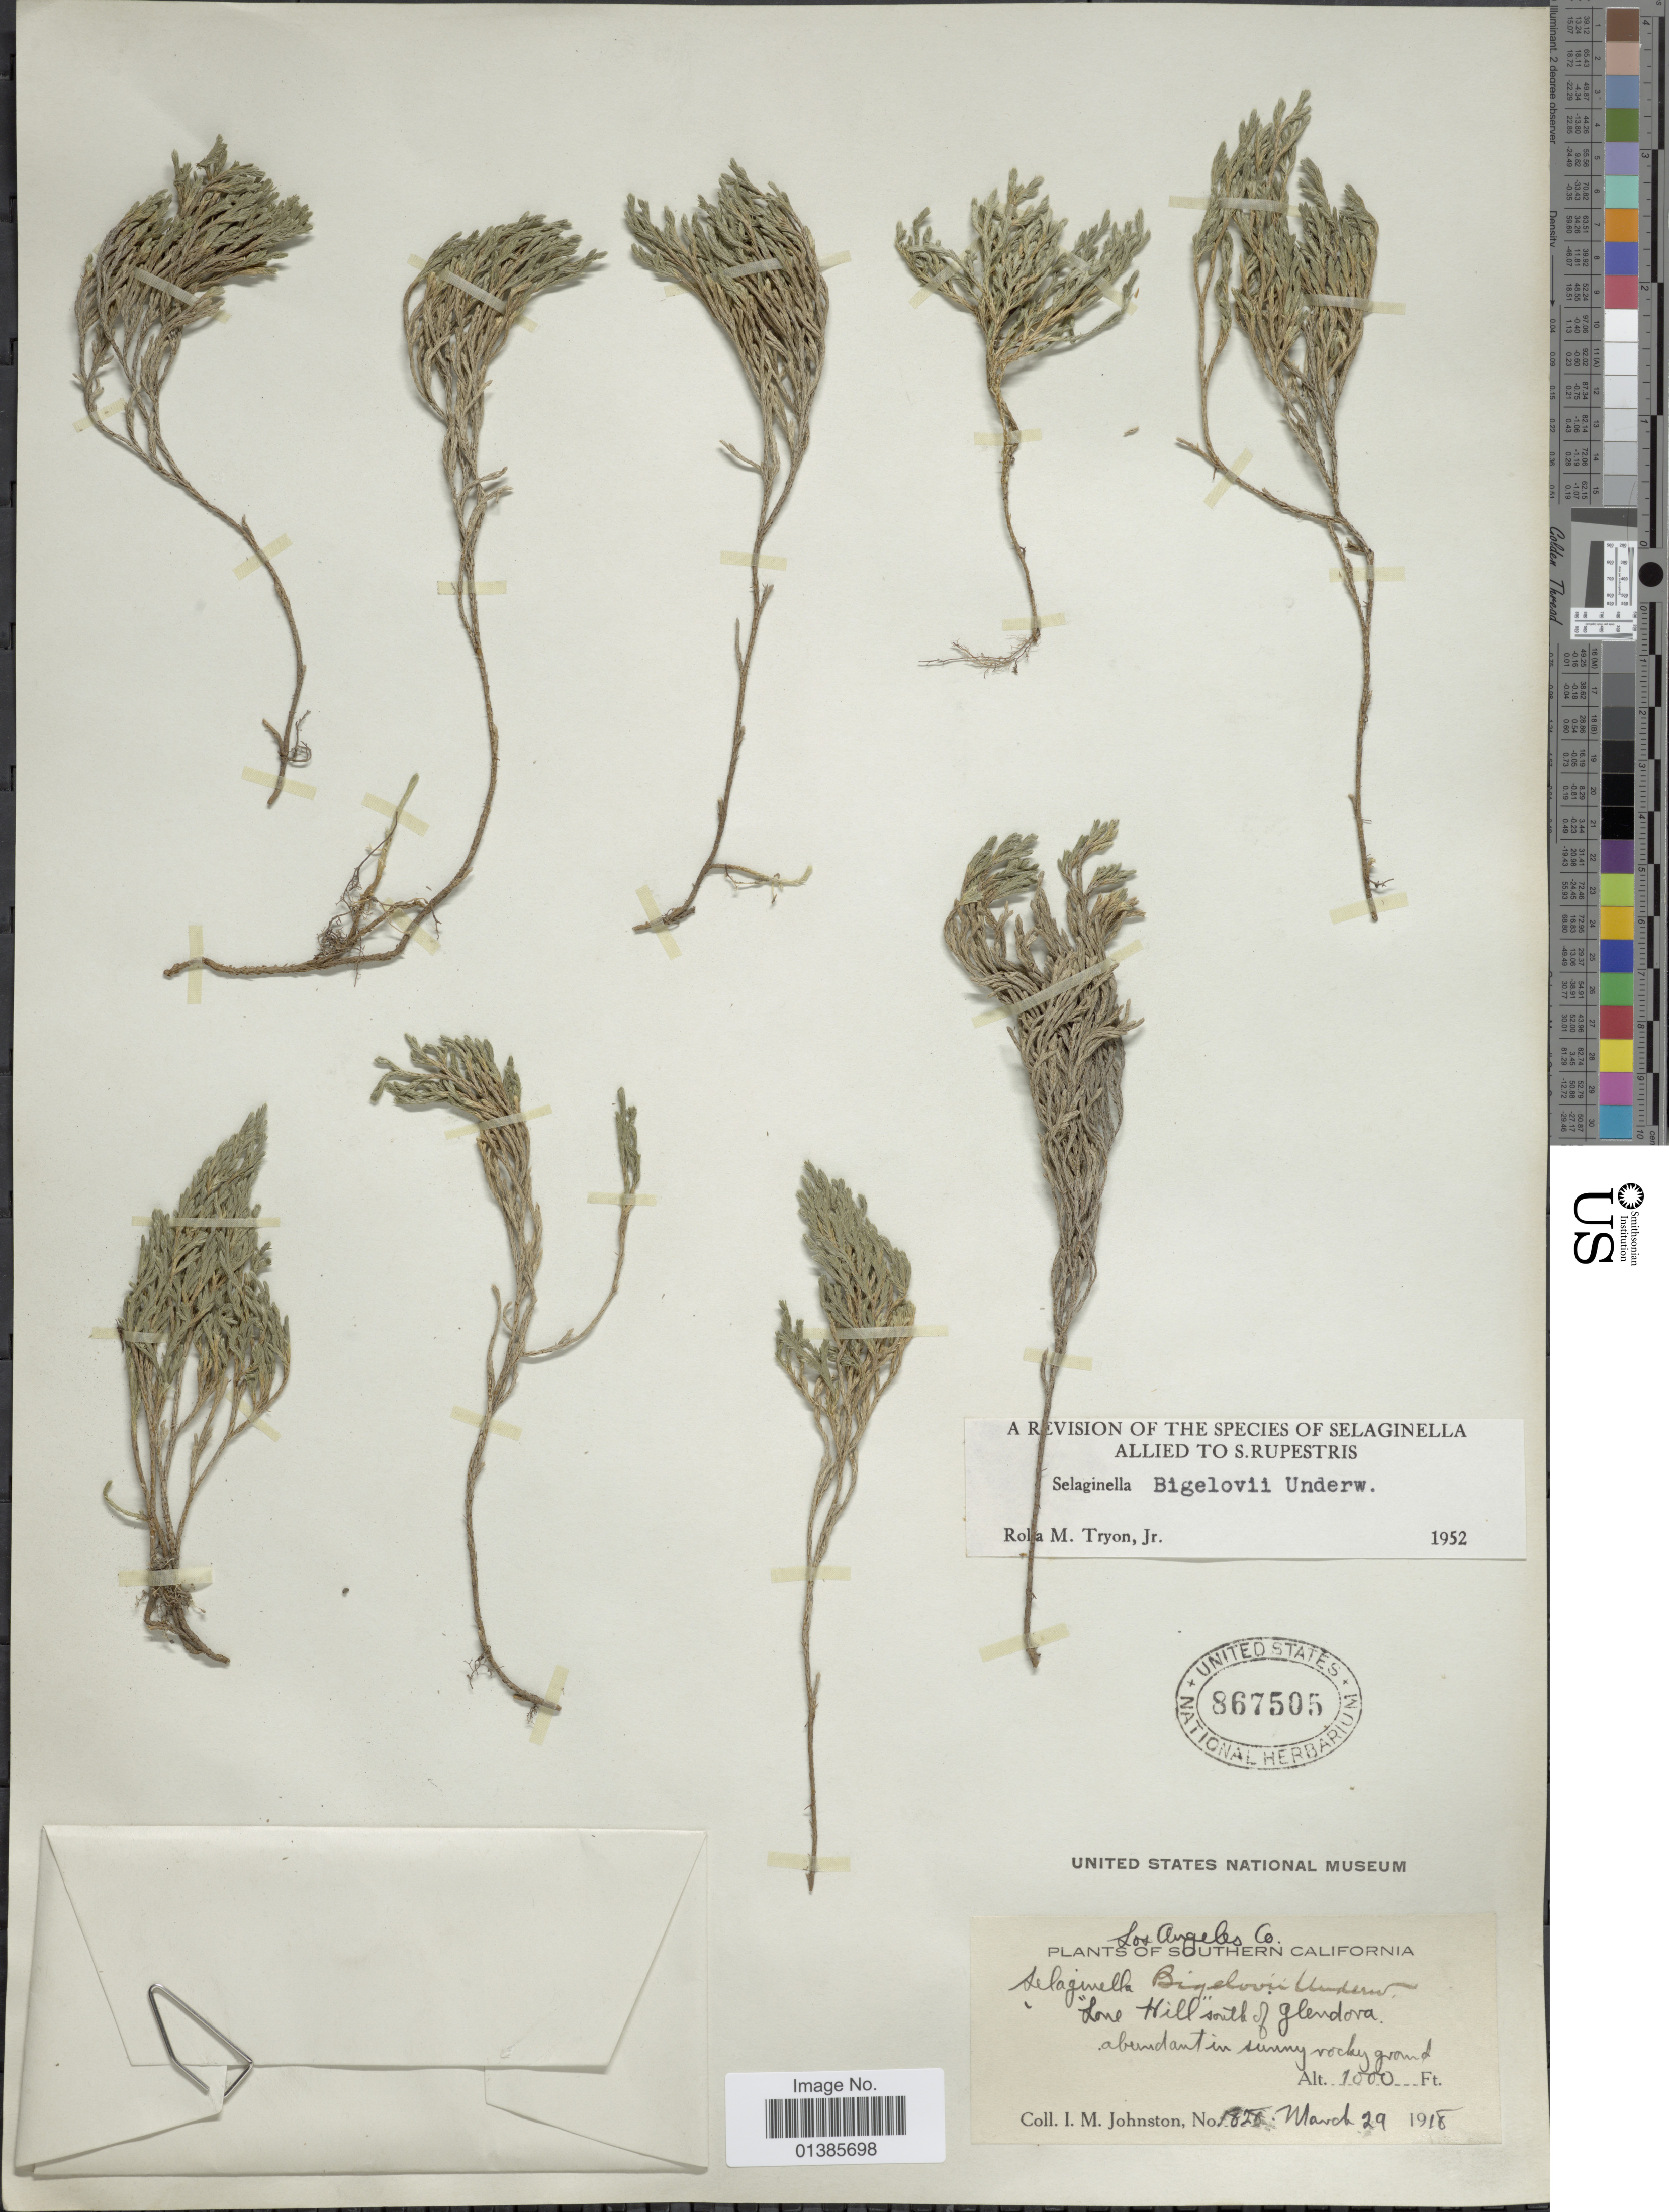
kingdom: Plantae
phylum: Tracheophyta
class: Lycopodiopsida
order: Selaginellales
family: Selaginellaceae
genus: Selaginella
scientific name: Selaginella bigelovii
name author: Underw.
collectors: I.M. Johnston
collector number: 1828*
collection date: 1918-03-29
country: United States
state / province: California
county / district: Los Angeles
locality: Los Angeles Co. Southern California. "Zone Hill" south of Glendora.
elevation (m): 305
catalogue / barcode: US 867505